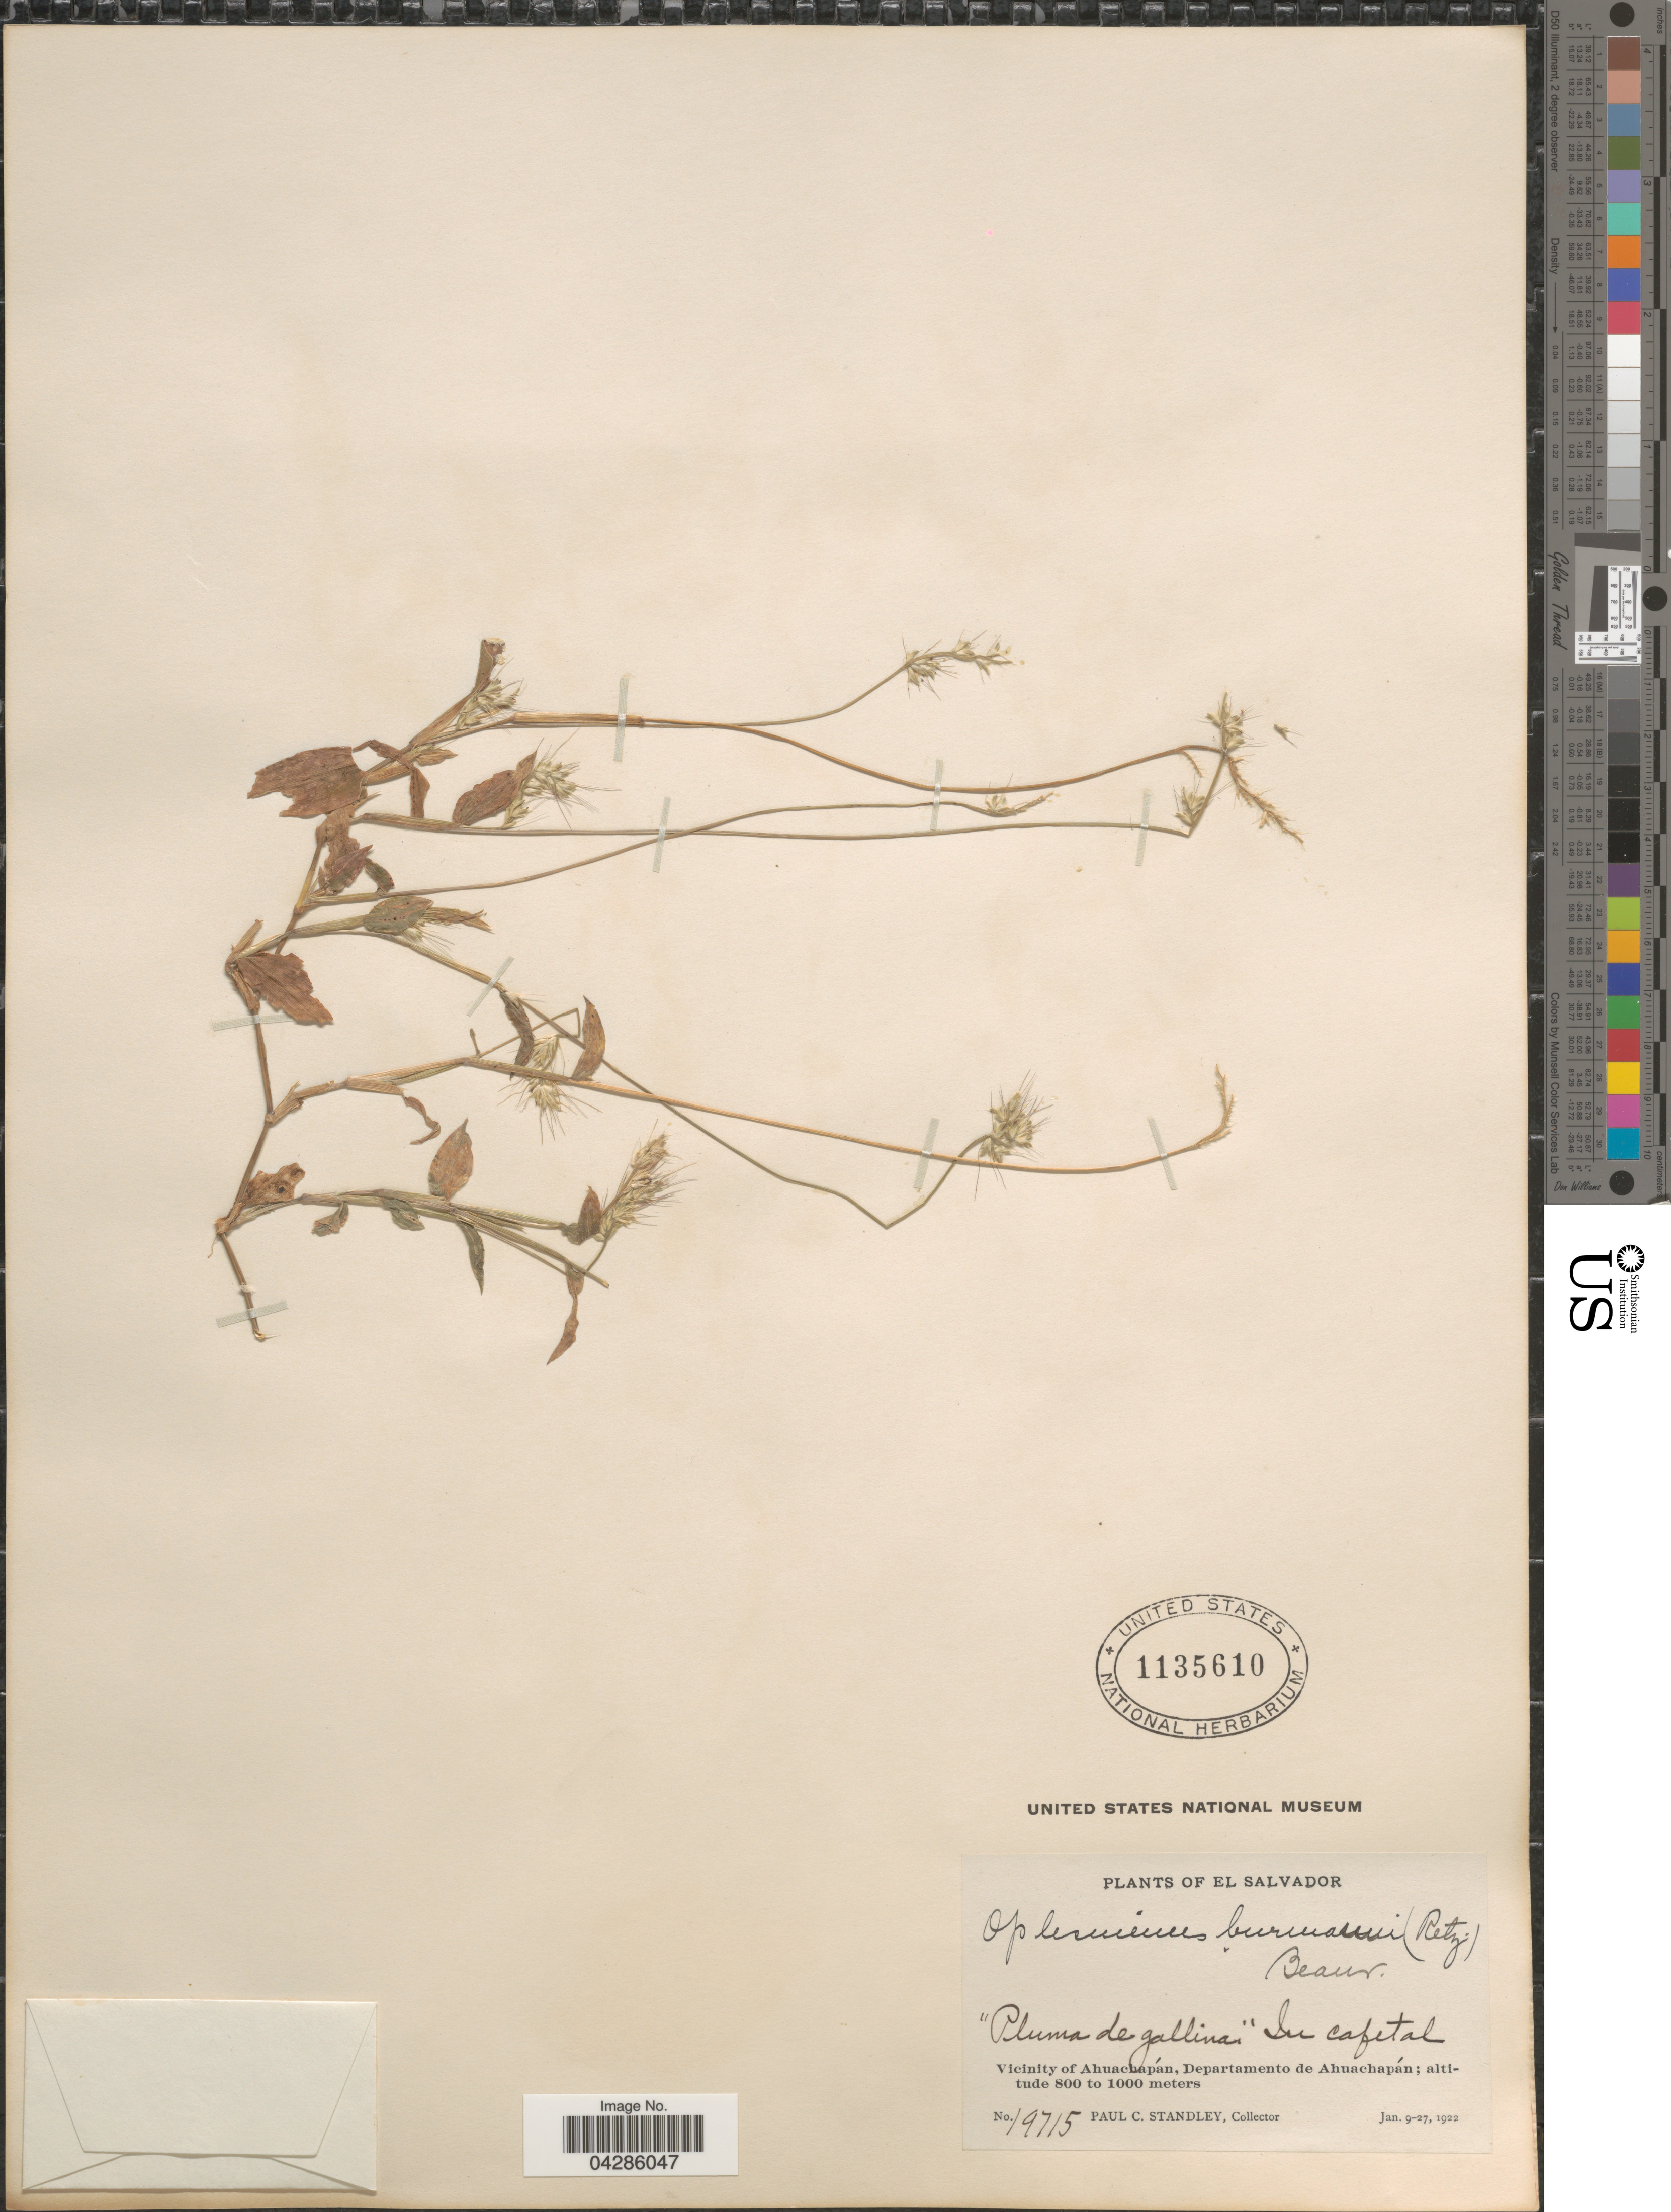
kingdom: Plantae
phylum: Tracheophyta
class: Liliopsida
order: Poales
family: Poaceae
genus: Oplismenus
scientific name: Oplismenus burmannii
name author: (Retz.) P. Beauv.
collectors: P. C. Standley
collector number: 19715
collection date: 1922-01-09/1922-01-27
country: El Salvador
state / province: Ahuachapan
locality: Pluma de gallinas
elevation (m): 800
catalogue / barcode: US 1135610